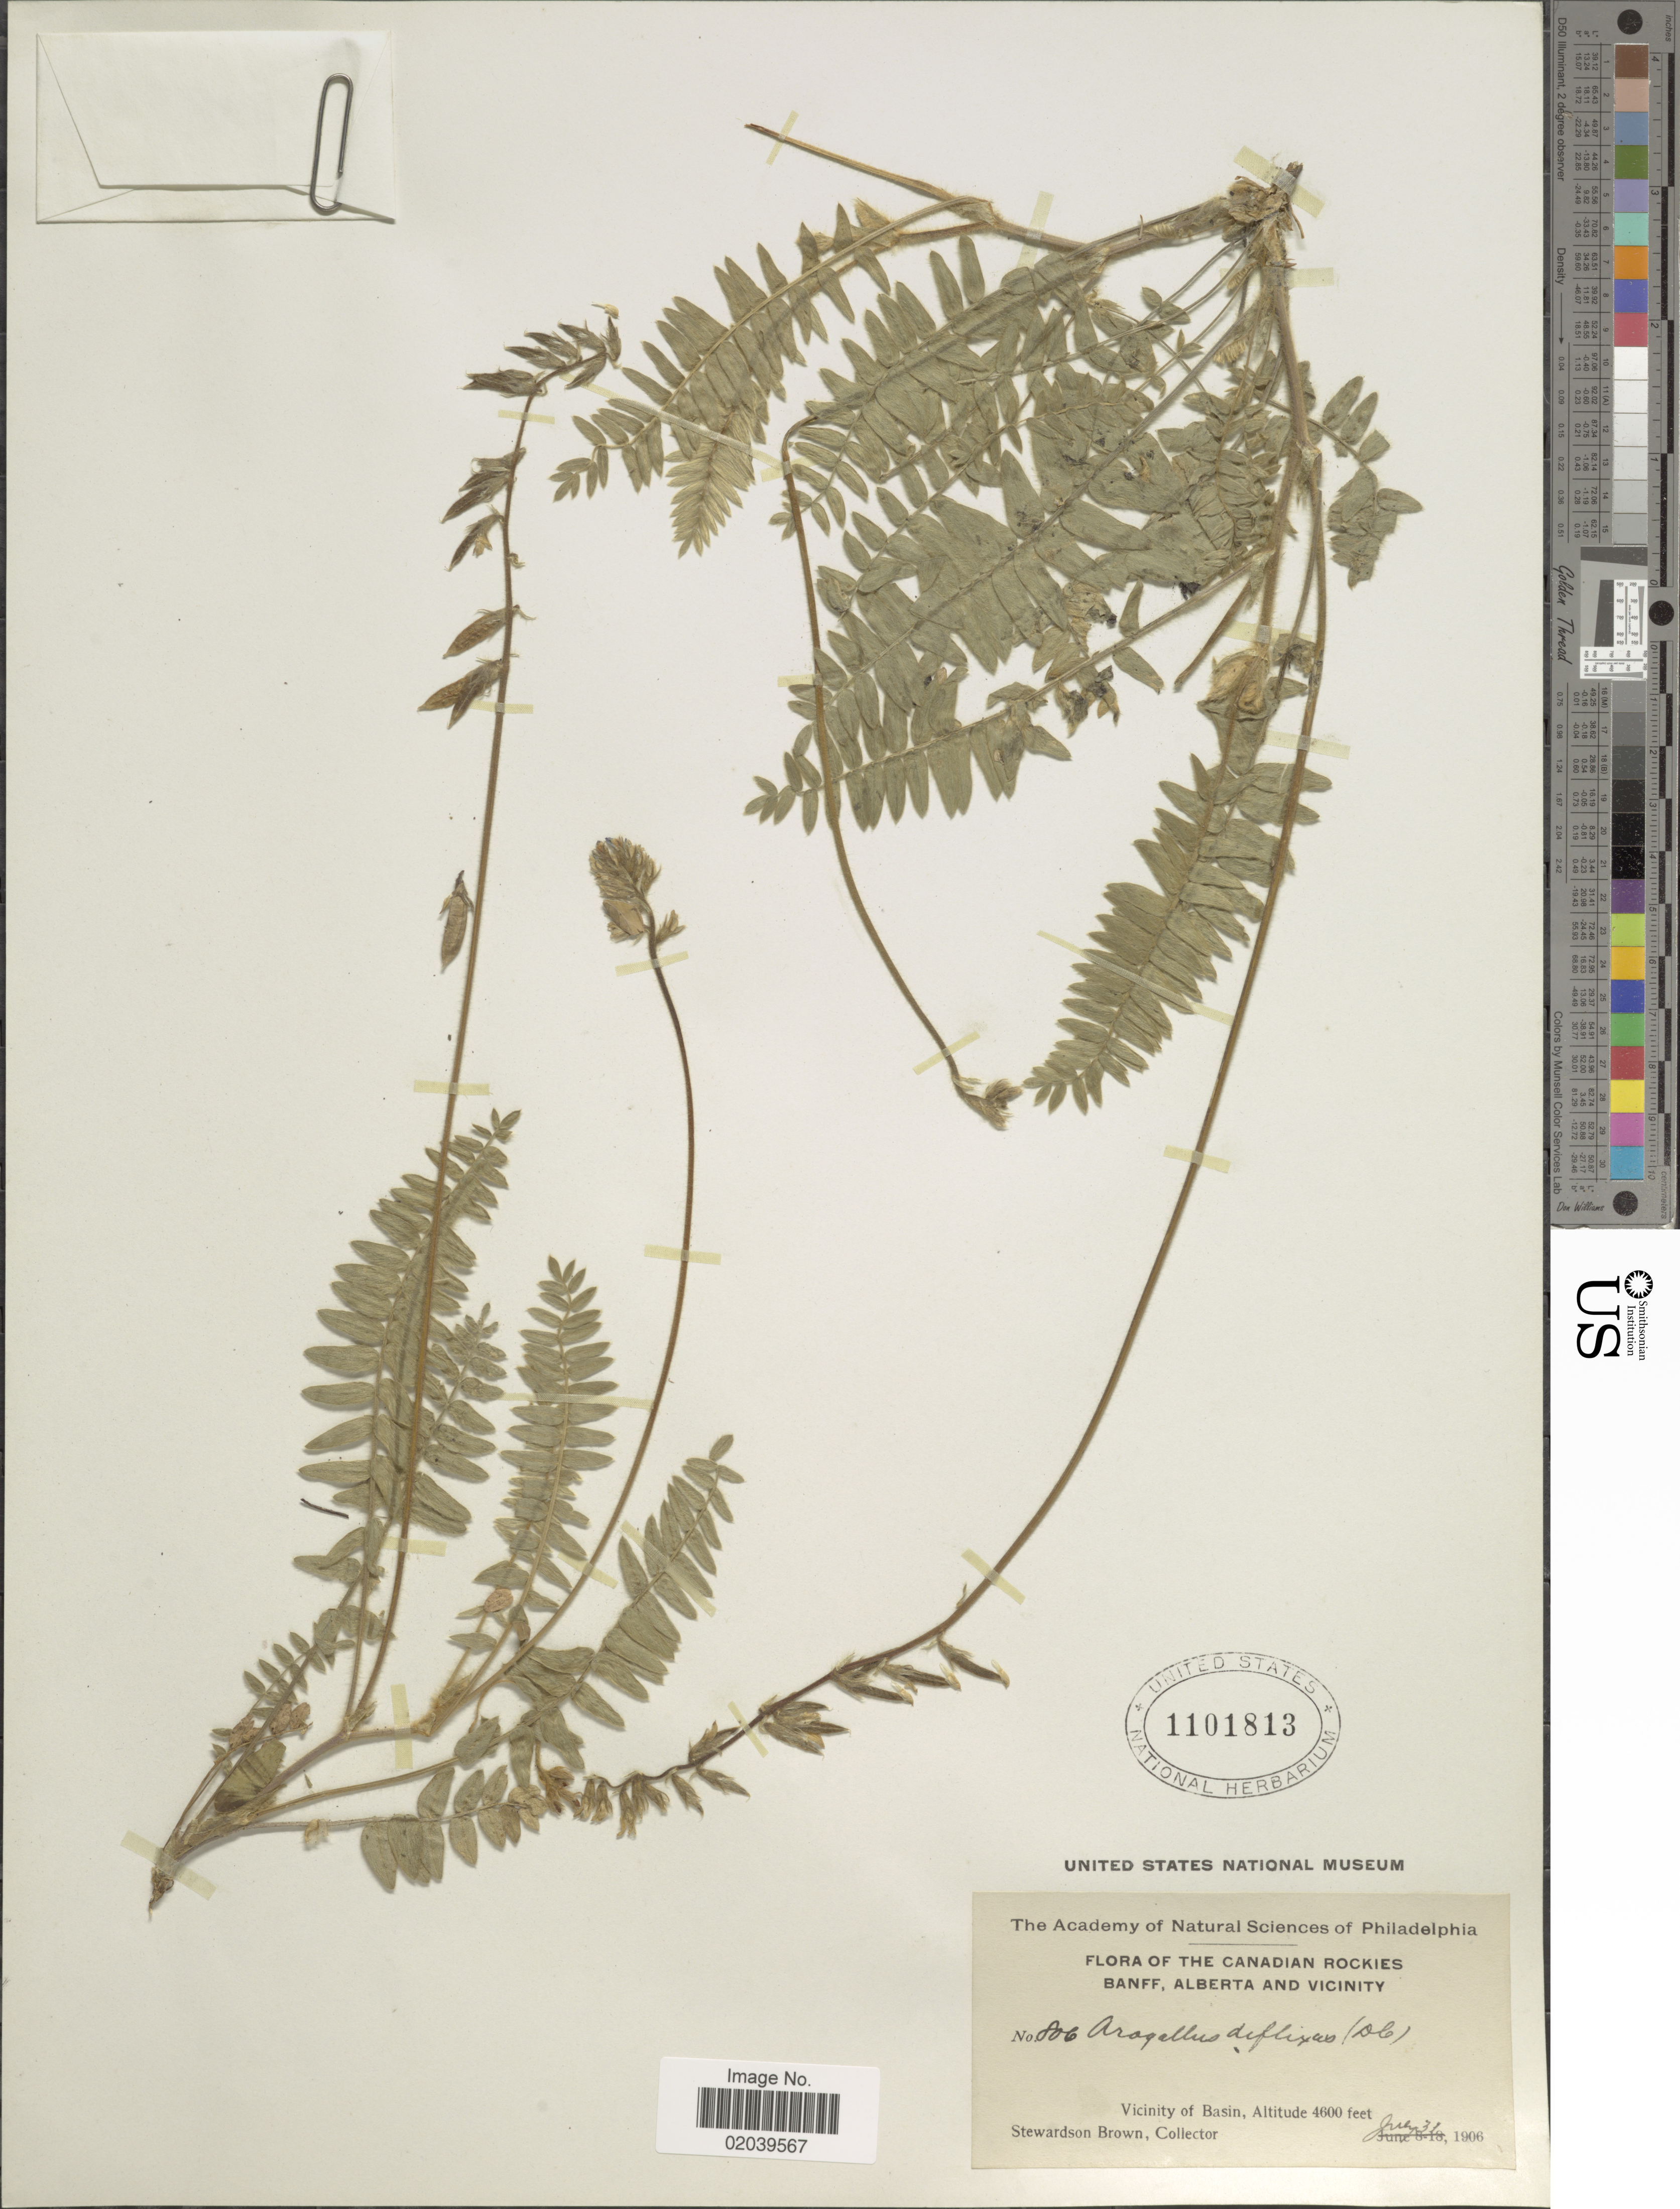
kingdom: Plantae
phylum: Tracheophyta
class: Magnoliopsida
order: Fabales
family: Fabaceae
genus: Oxytropis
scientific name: Oxytropis deflexa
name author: (Pall.) DC.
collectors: S. Brown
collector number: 806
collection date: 1906-07-31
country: Canada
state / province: Alberta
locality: The Canadian Rockies, Banff, Alberta and Vicinity, Vicinity of Basin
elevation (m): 1402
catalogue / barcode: US 1101813